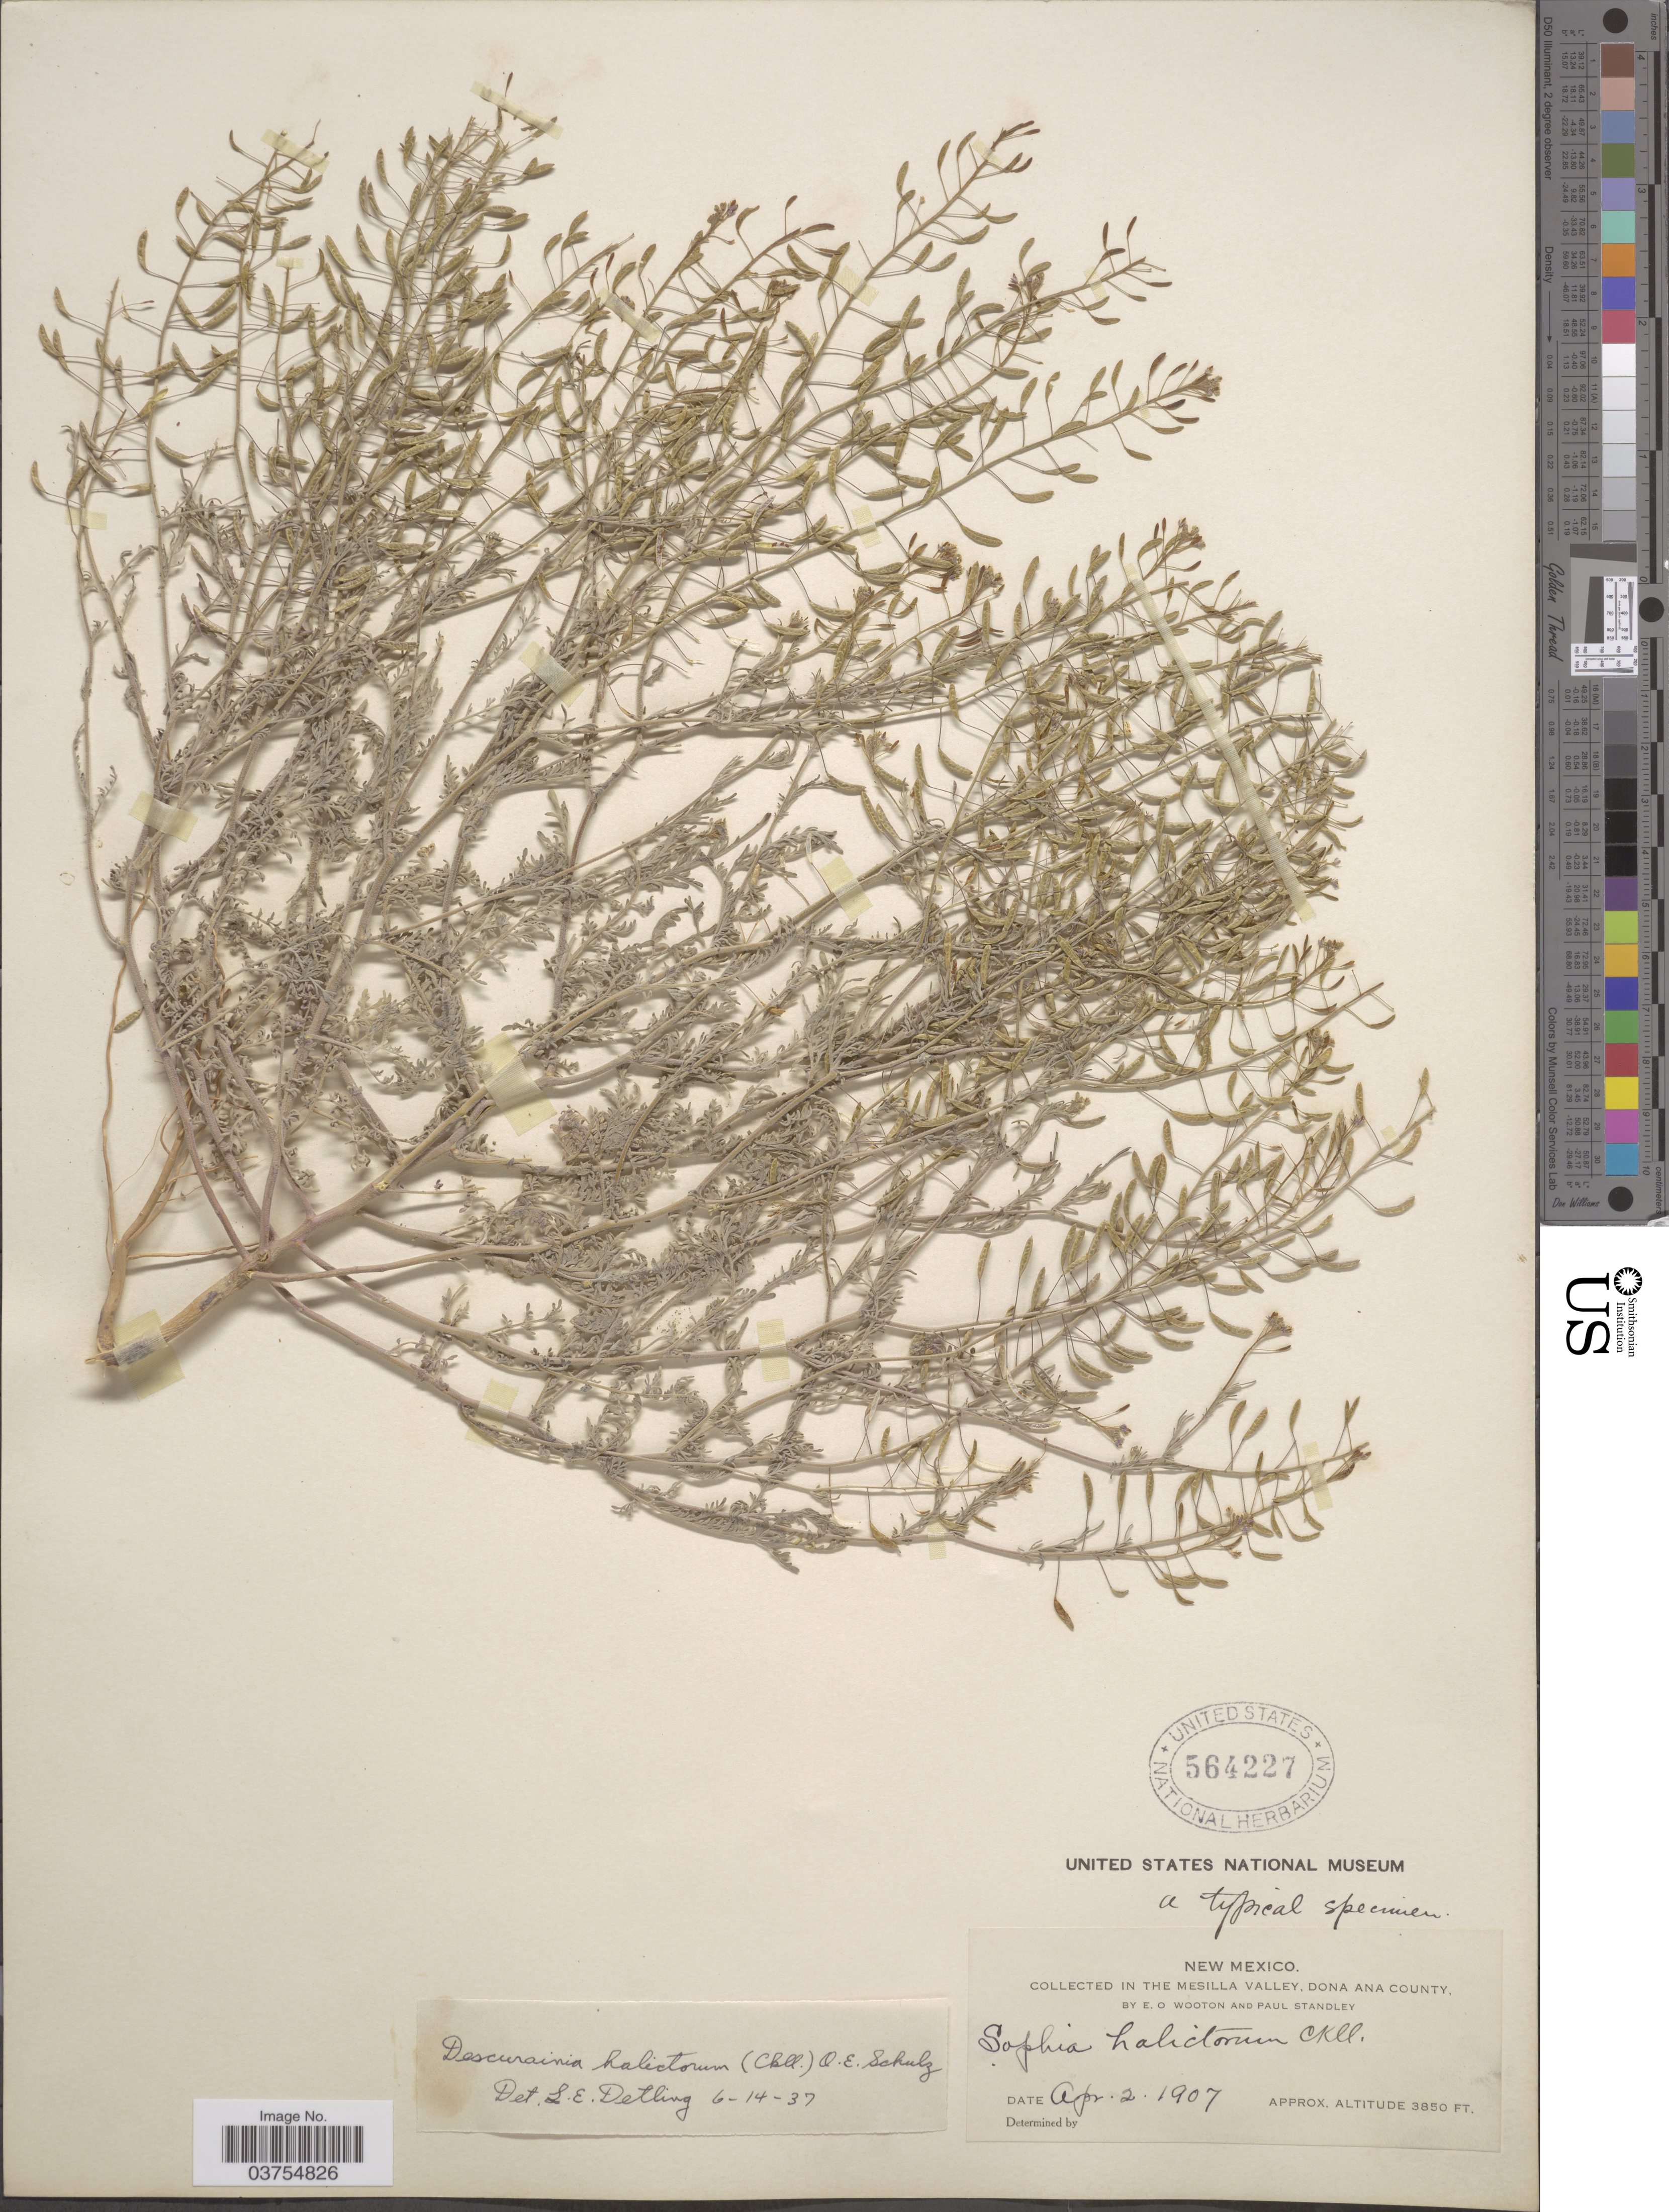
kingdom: Plantae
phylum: Tracheophyta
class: Magnoliopsida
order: Brassicales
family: Brassicaceae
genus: Descurainia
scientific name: Descurainia pinnata subsp. halictorum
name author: (Cockerell) Detling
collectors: E. O. Wooton & P. C. Standley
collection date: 1907-04-02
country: United States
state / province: New Mexico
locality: The Mesilla Valley, Dona Ana County.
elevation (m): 1173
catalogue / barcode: US 564227